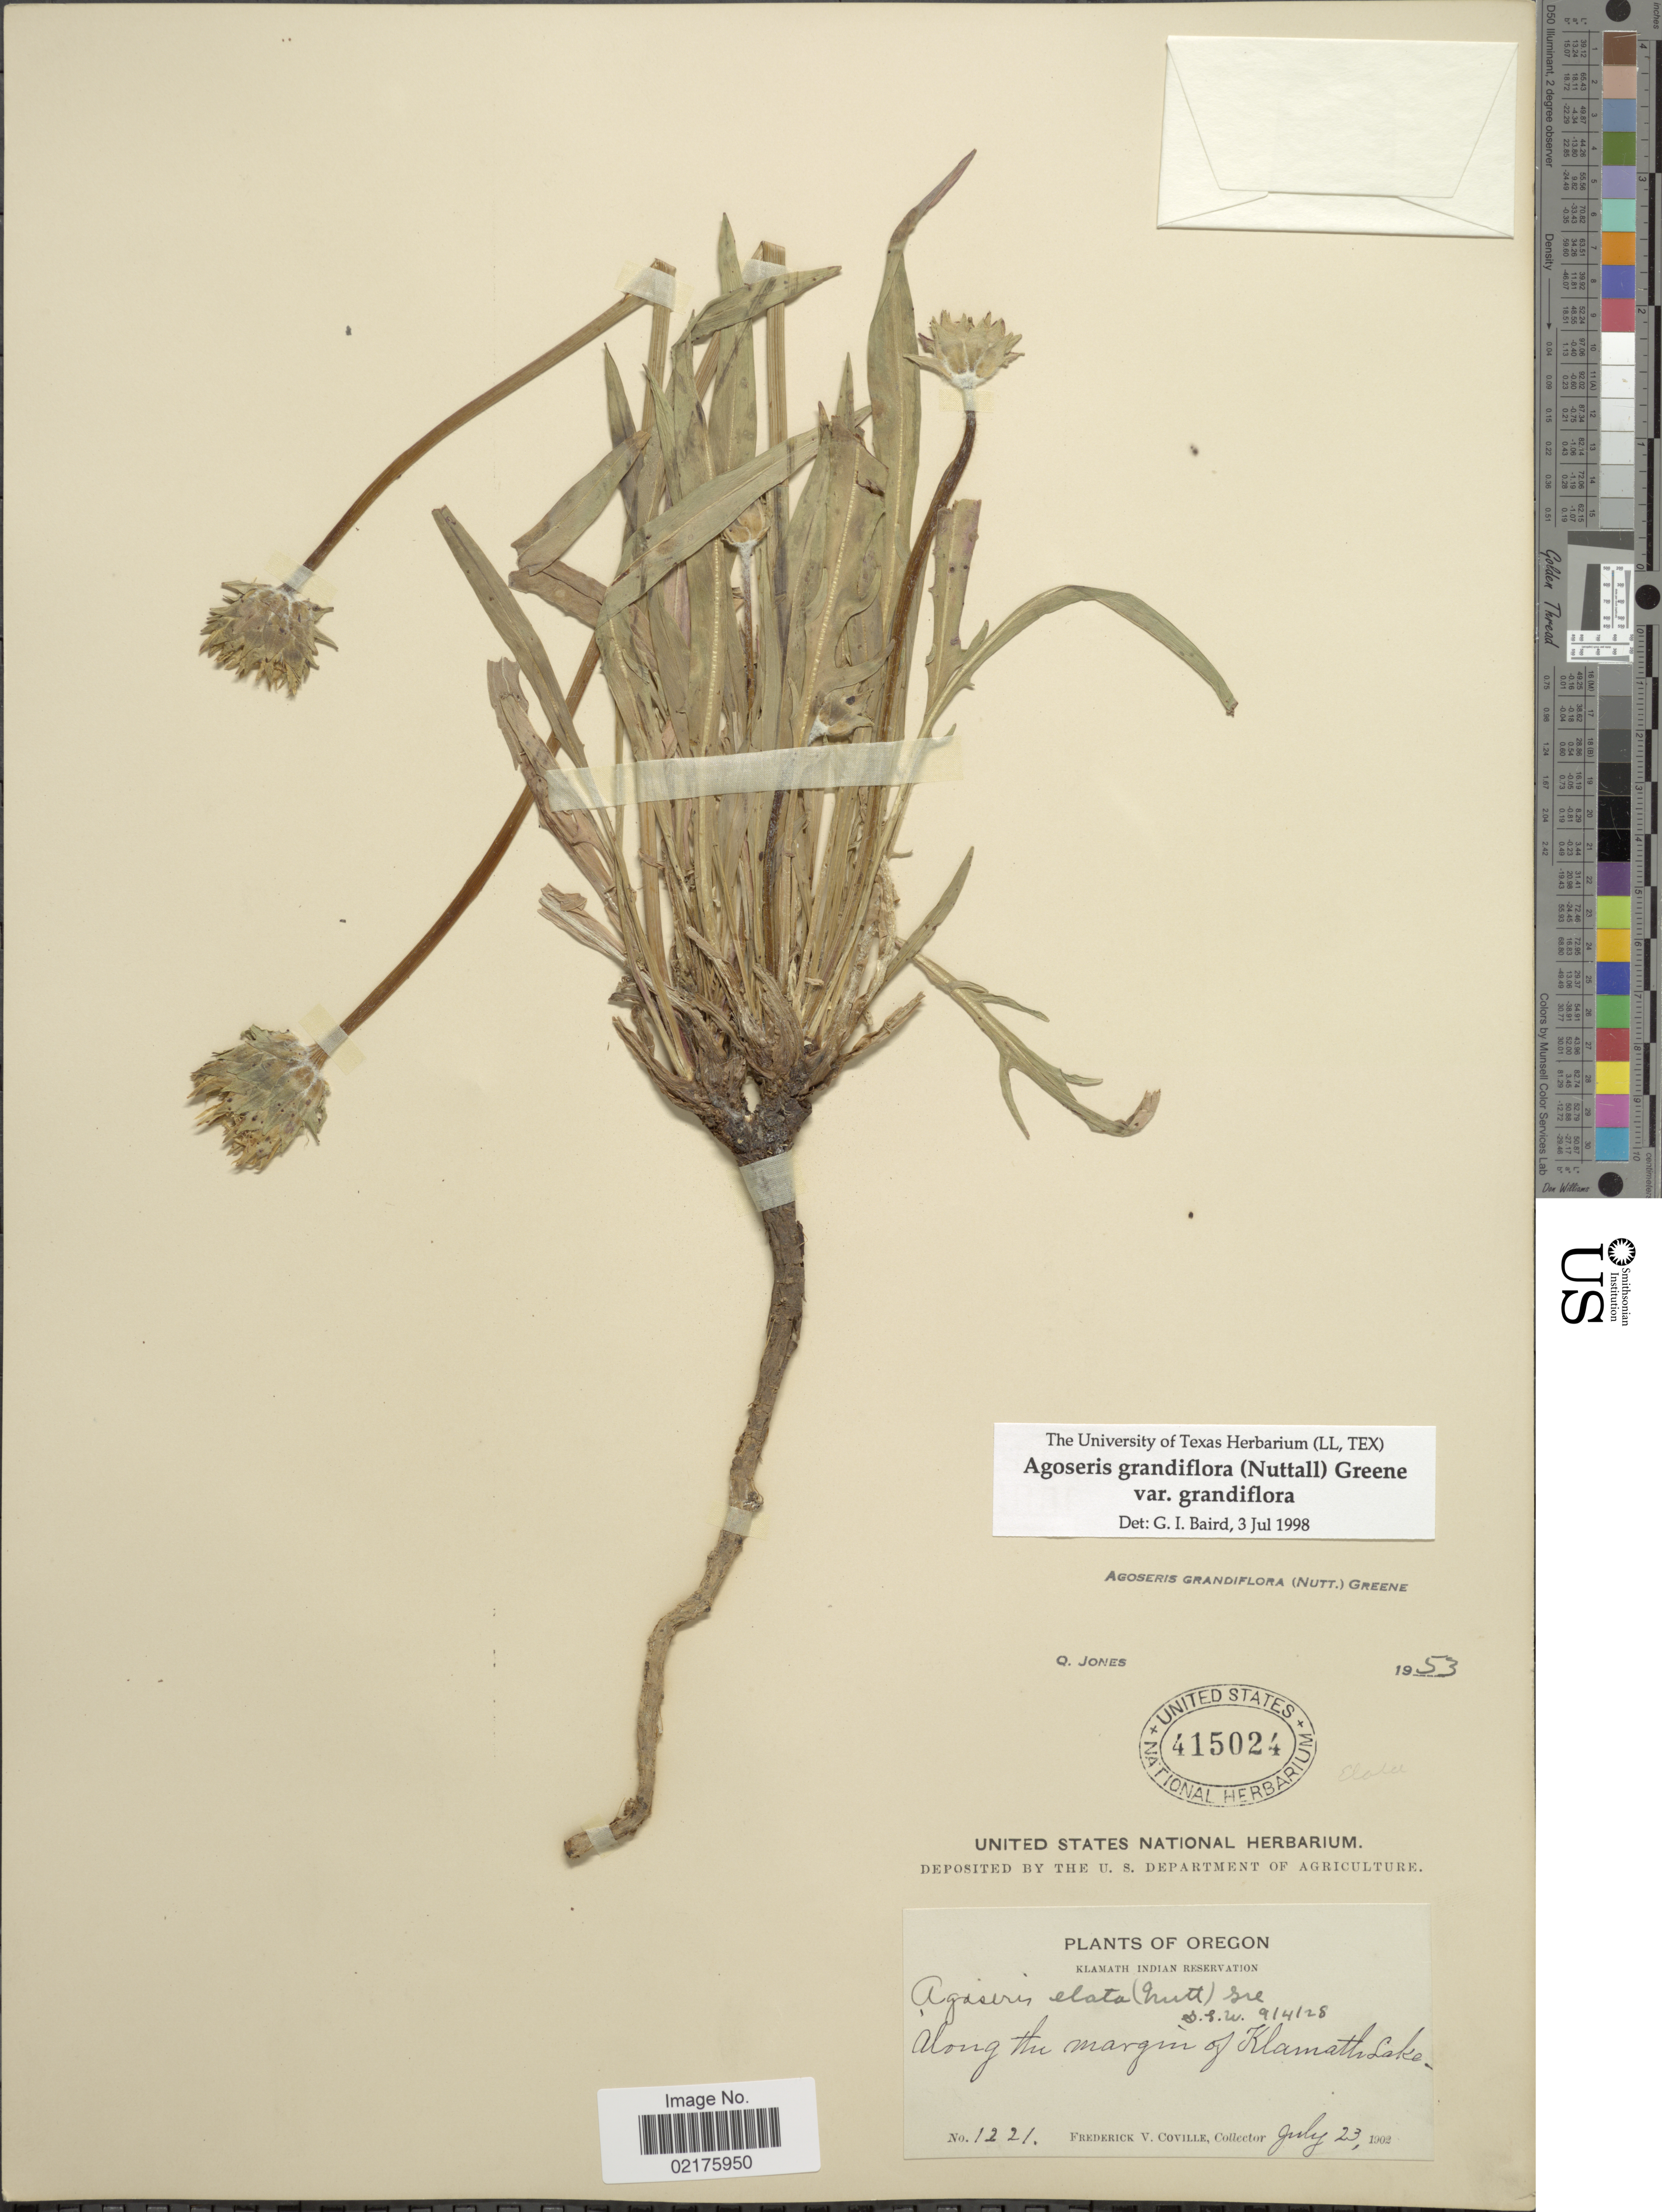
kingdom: Plantae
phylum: Tracheophyta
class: Magnoliopsida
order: Asterales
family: Asteraceae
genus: Agoseris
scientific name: Agoseris grandiflora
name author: (Nutt.) Greene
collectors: F. V. Coville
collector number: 1221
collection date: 1902-07-23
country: United States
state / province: Oregon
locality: Klamath Indian Reservation, Along the margin of Klamath Lake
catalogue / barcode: US 415024